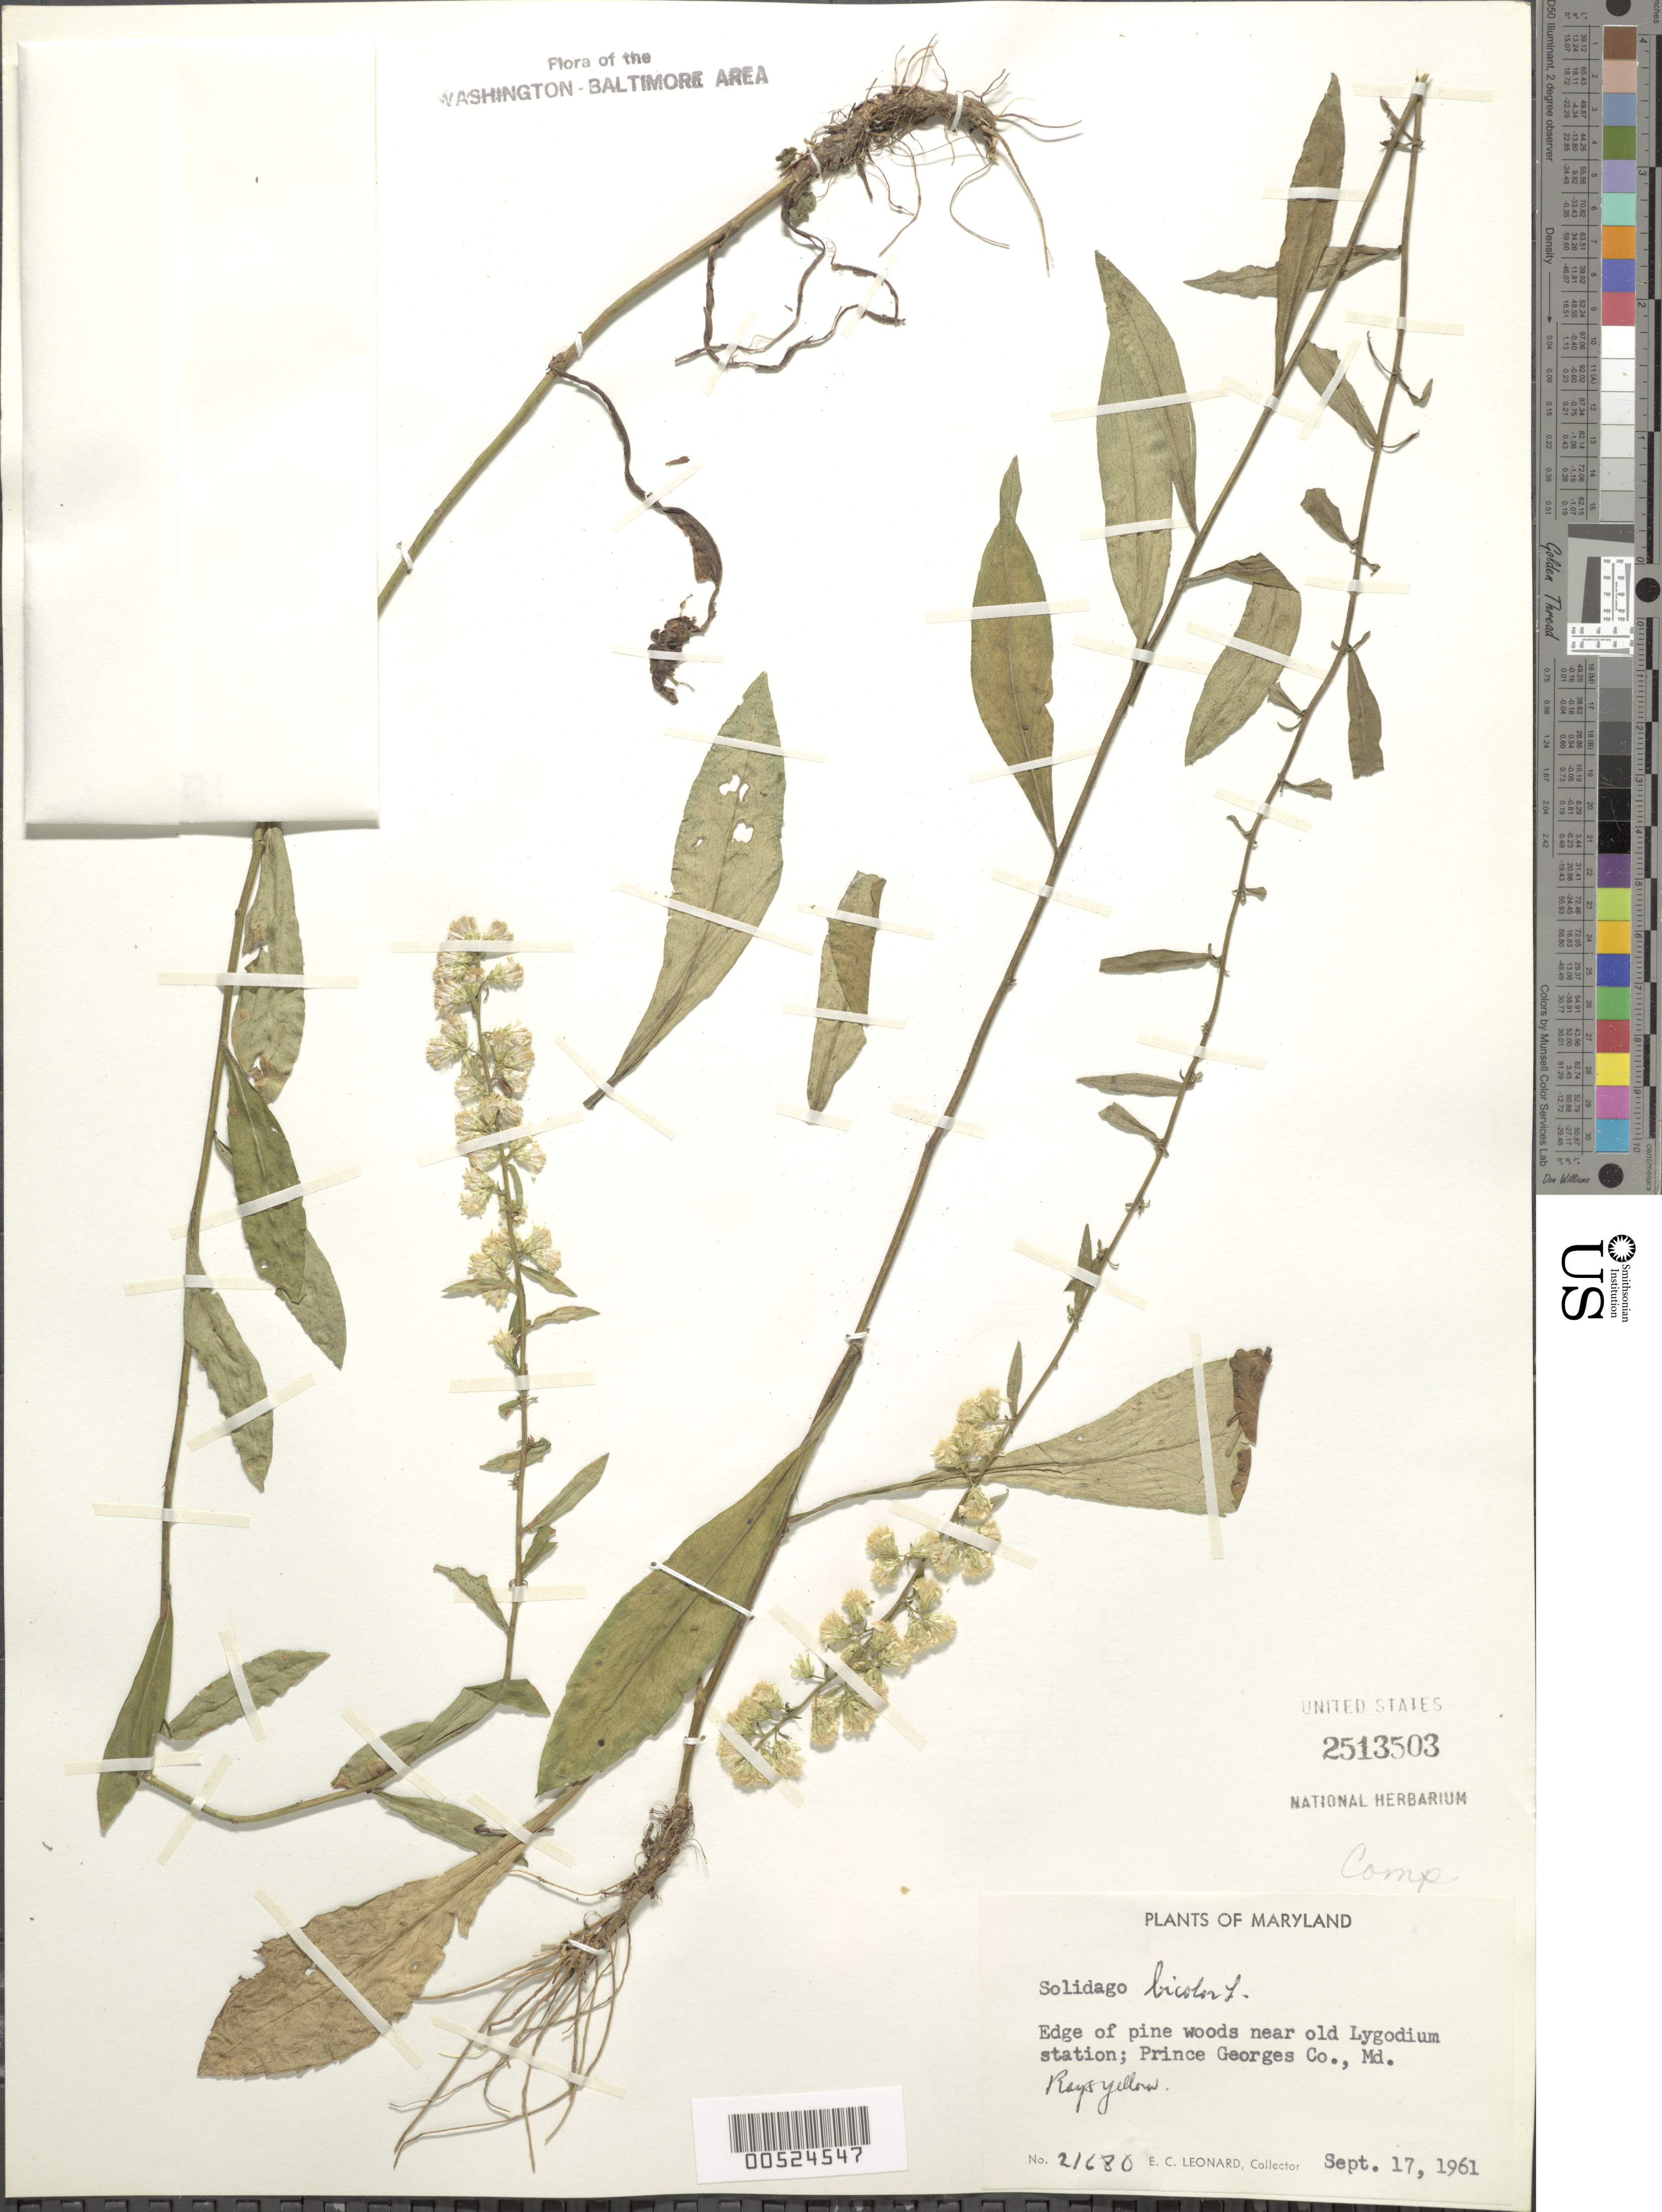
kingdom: Plantae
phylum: Tracheophyta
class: Magnoliopsida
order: Asterales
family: Asteraceae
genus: Solidago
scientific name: Solidago bicolor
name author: L.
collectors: E. C. Leonard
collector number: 21680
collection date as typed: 17 Sep 1961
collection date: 1961-09-17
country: United States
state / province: Maryland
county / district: Prince George's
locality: Lygodium Station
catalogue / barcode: US 2513503